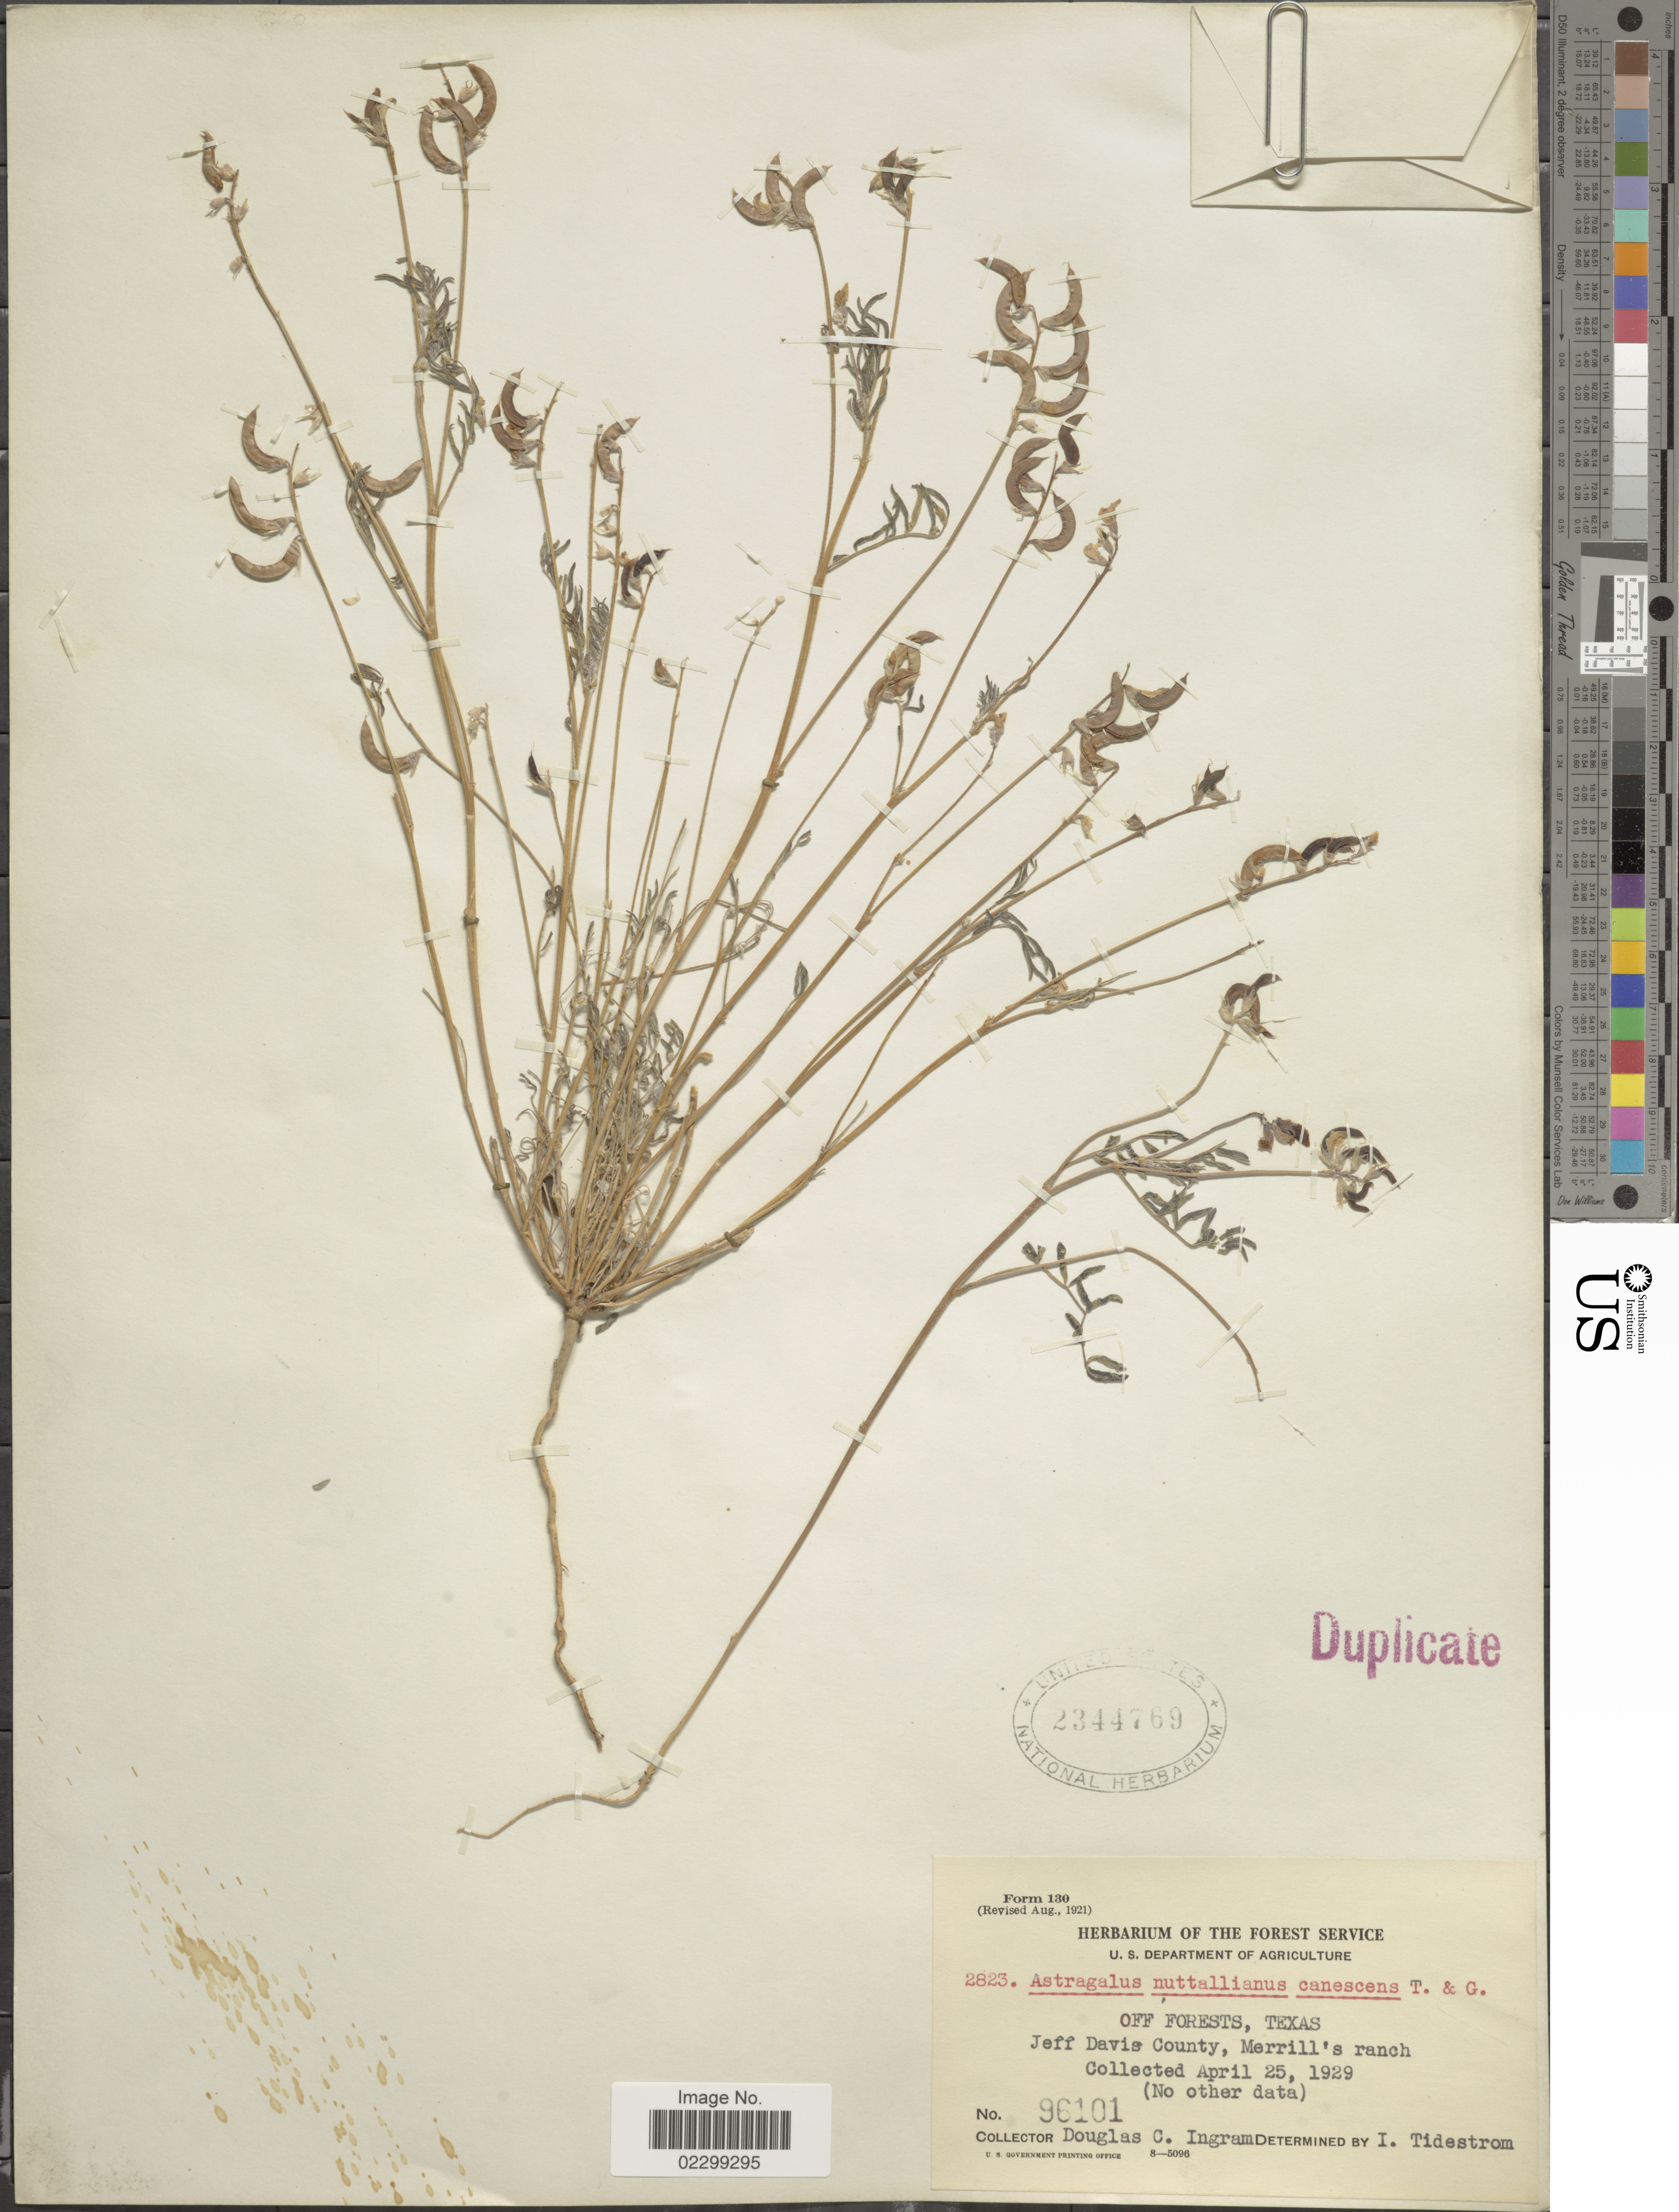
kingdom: Plantae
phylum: Tracheophyta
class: Magnoliopsida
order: Fabales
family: Fabaceae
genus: Astragalus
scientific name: Astragalus austrinus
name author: (Small) O.E. Schulz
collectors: D. C. Ingram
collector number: B. 2823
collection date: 1929-04-25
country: United States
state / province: Texas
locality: Off Forests, Jeff Davis County, Merrill's ranch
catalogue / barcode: US 2344769